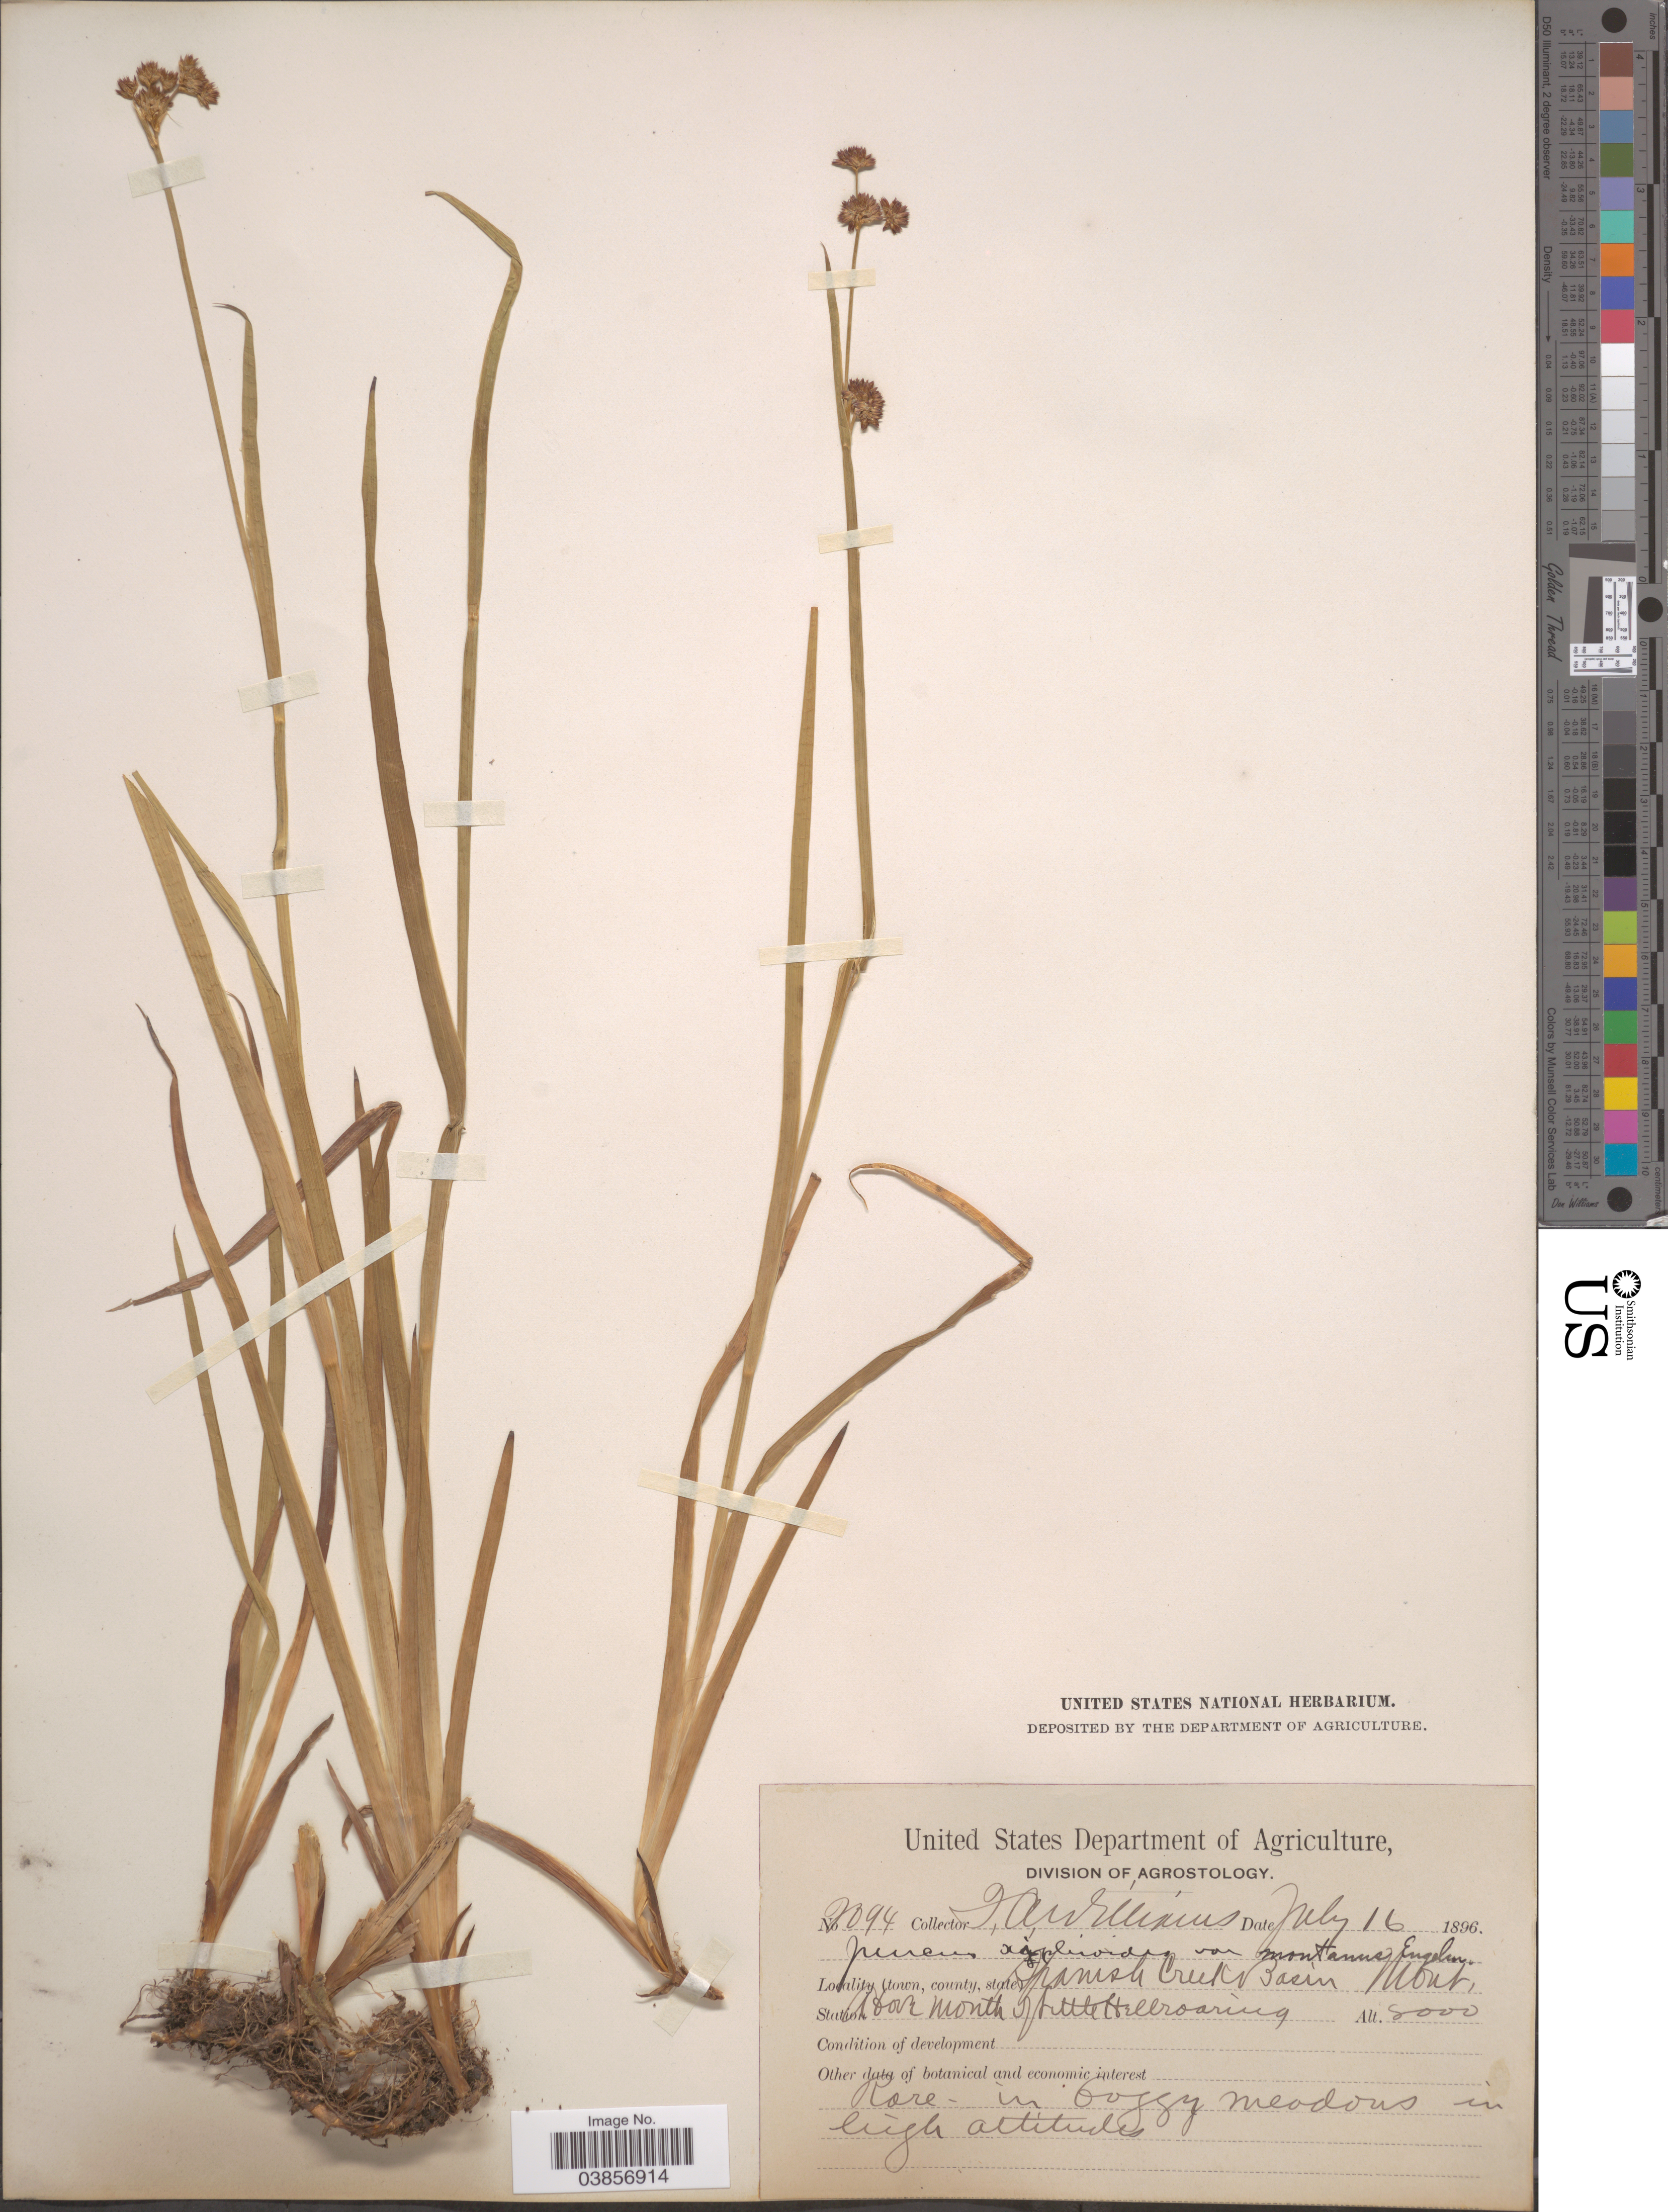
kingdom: Plantae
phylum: Tracheophyta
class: Liliopsida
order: Poales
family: Juncaceae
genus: Juncus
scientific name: Juncus saximontanus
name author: A. Nelson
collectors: J. A. Williams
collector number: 2394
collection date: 1896-07-16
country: United States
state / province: Montana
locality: Spanish Creek Basin. Above mouth of Little Hellroaring.